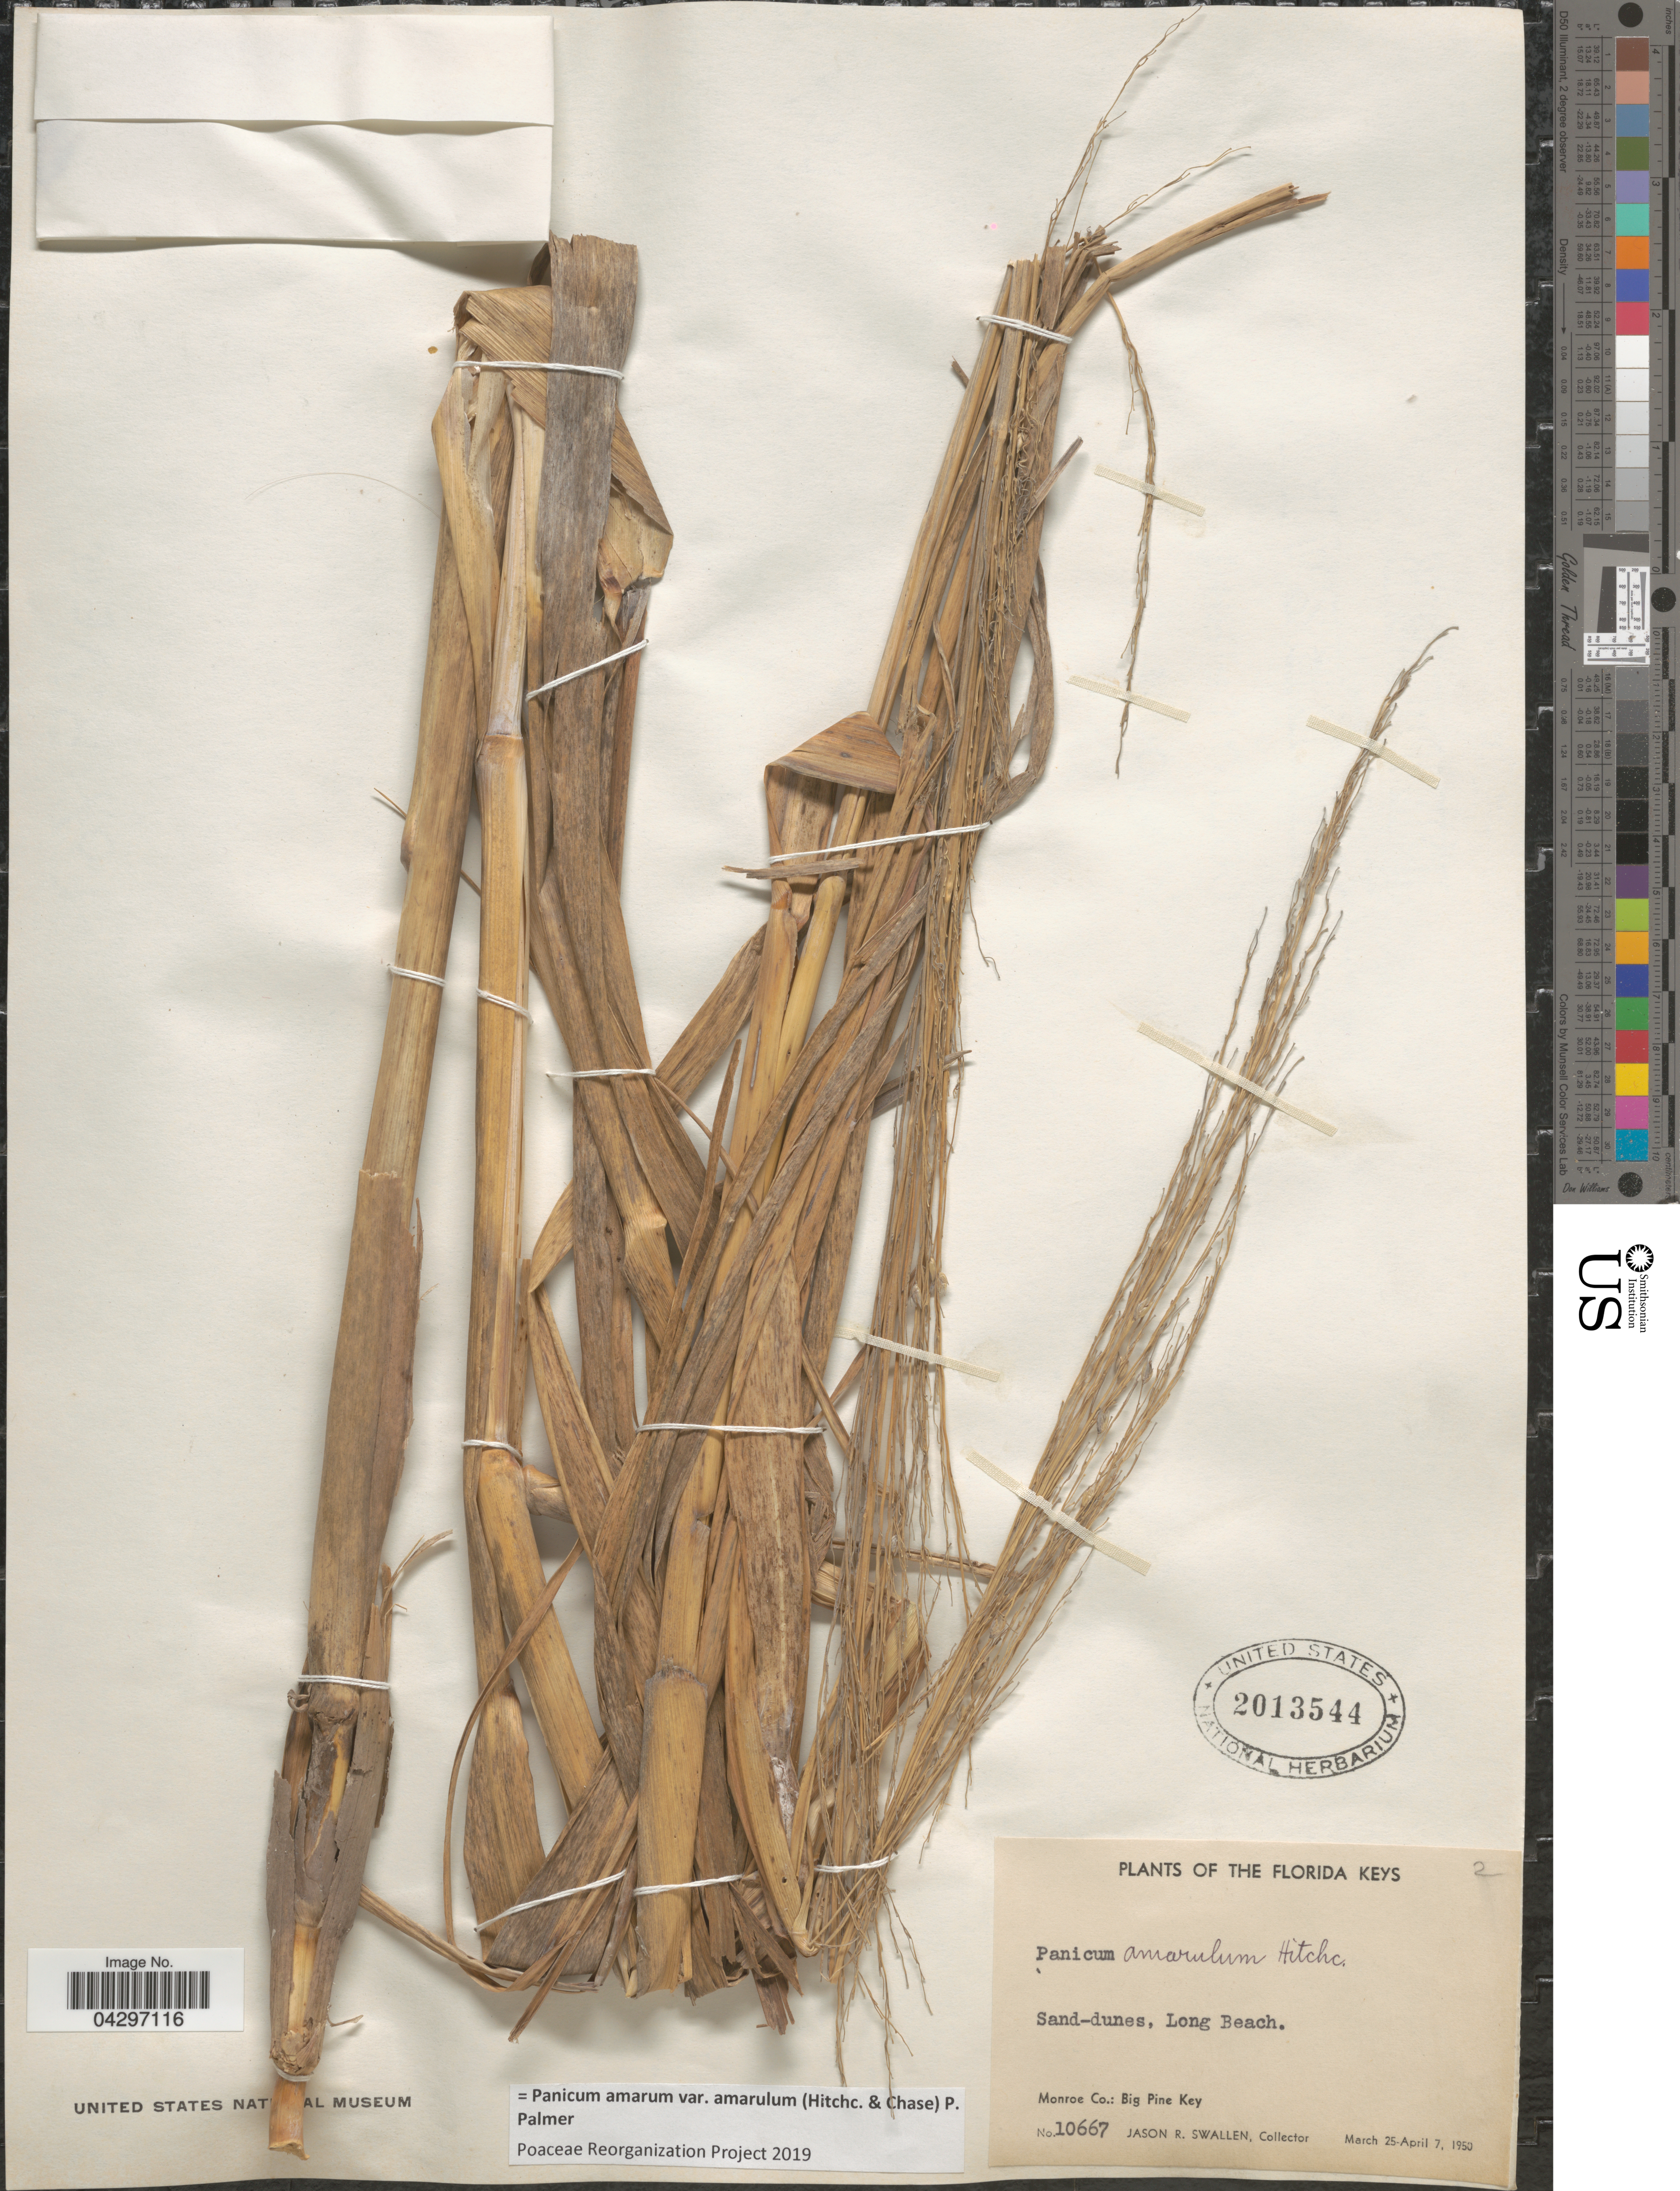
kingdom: Plantae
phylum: Tracheophyta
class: Liliopsida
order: Poales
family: Poaceae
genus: Panicum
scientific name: Panicum amarum var. amarulum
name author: (Hitchc. & Chase) Freckmann & Lelong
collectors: J. R. Swallen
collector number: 10667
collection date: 1950-03-25/1950-04-07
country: United States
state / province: Florida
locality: The Florida Keys. Sand-dunes, Long Beach. Monroe Co.: Big Pine Key.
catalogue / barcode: US 2013544